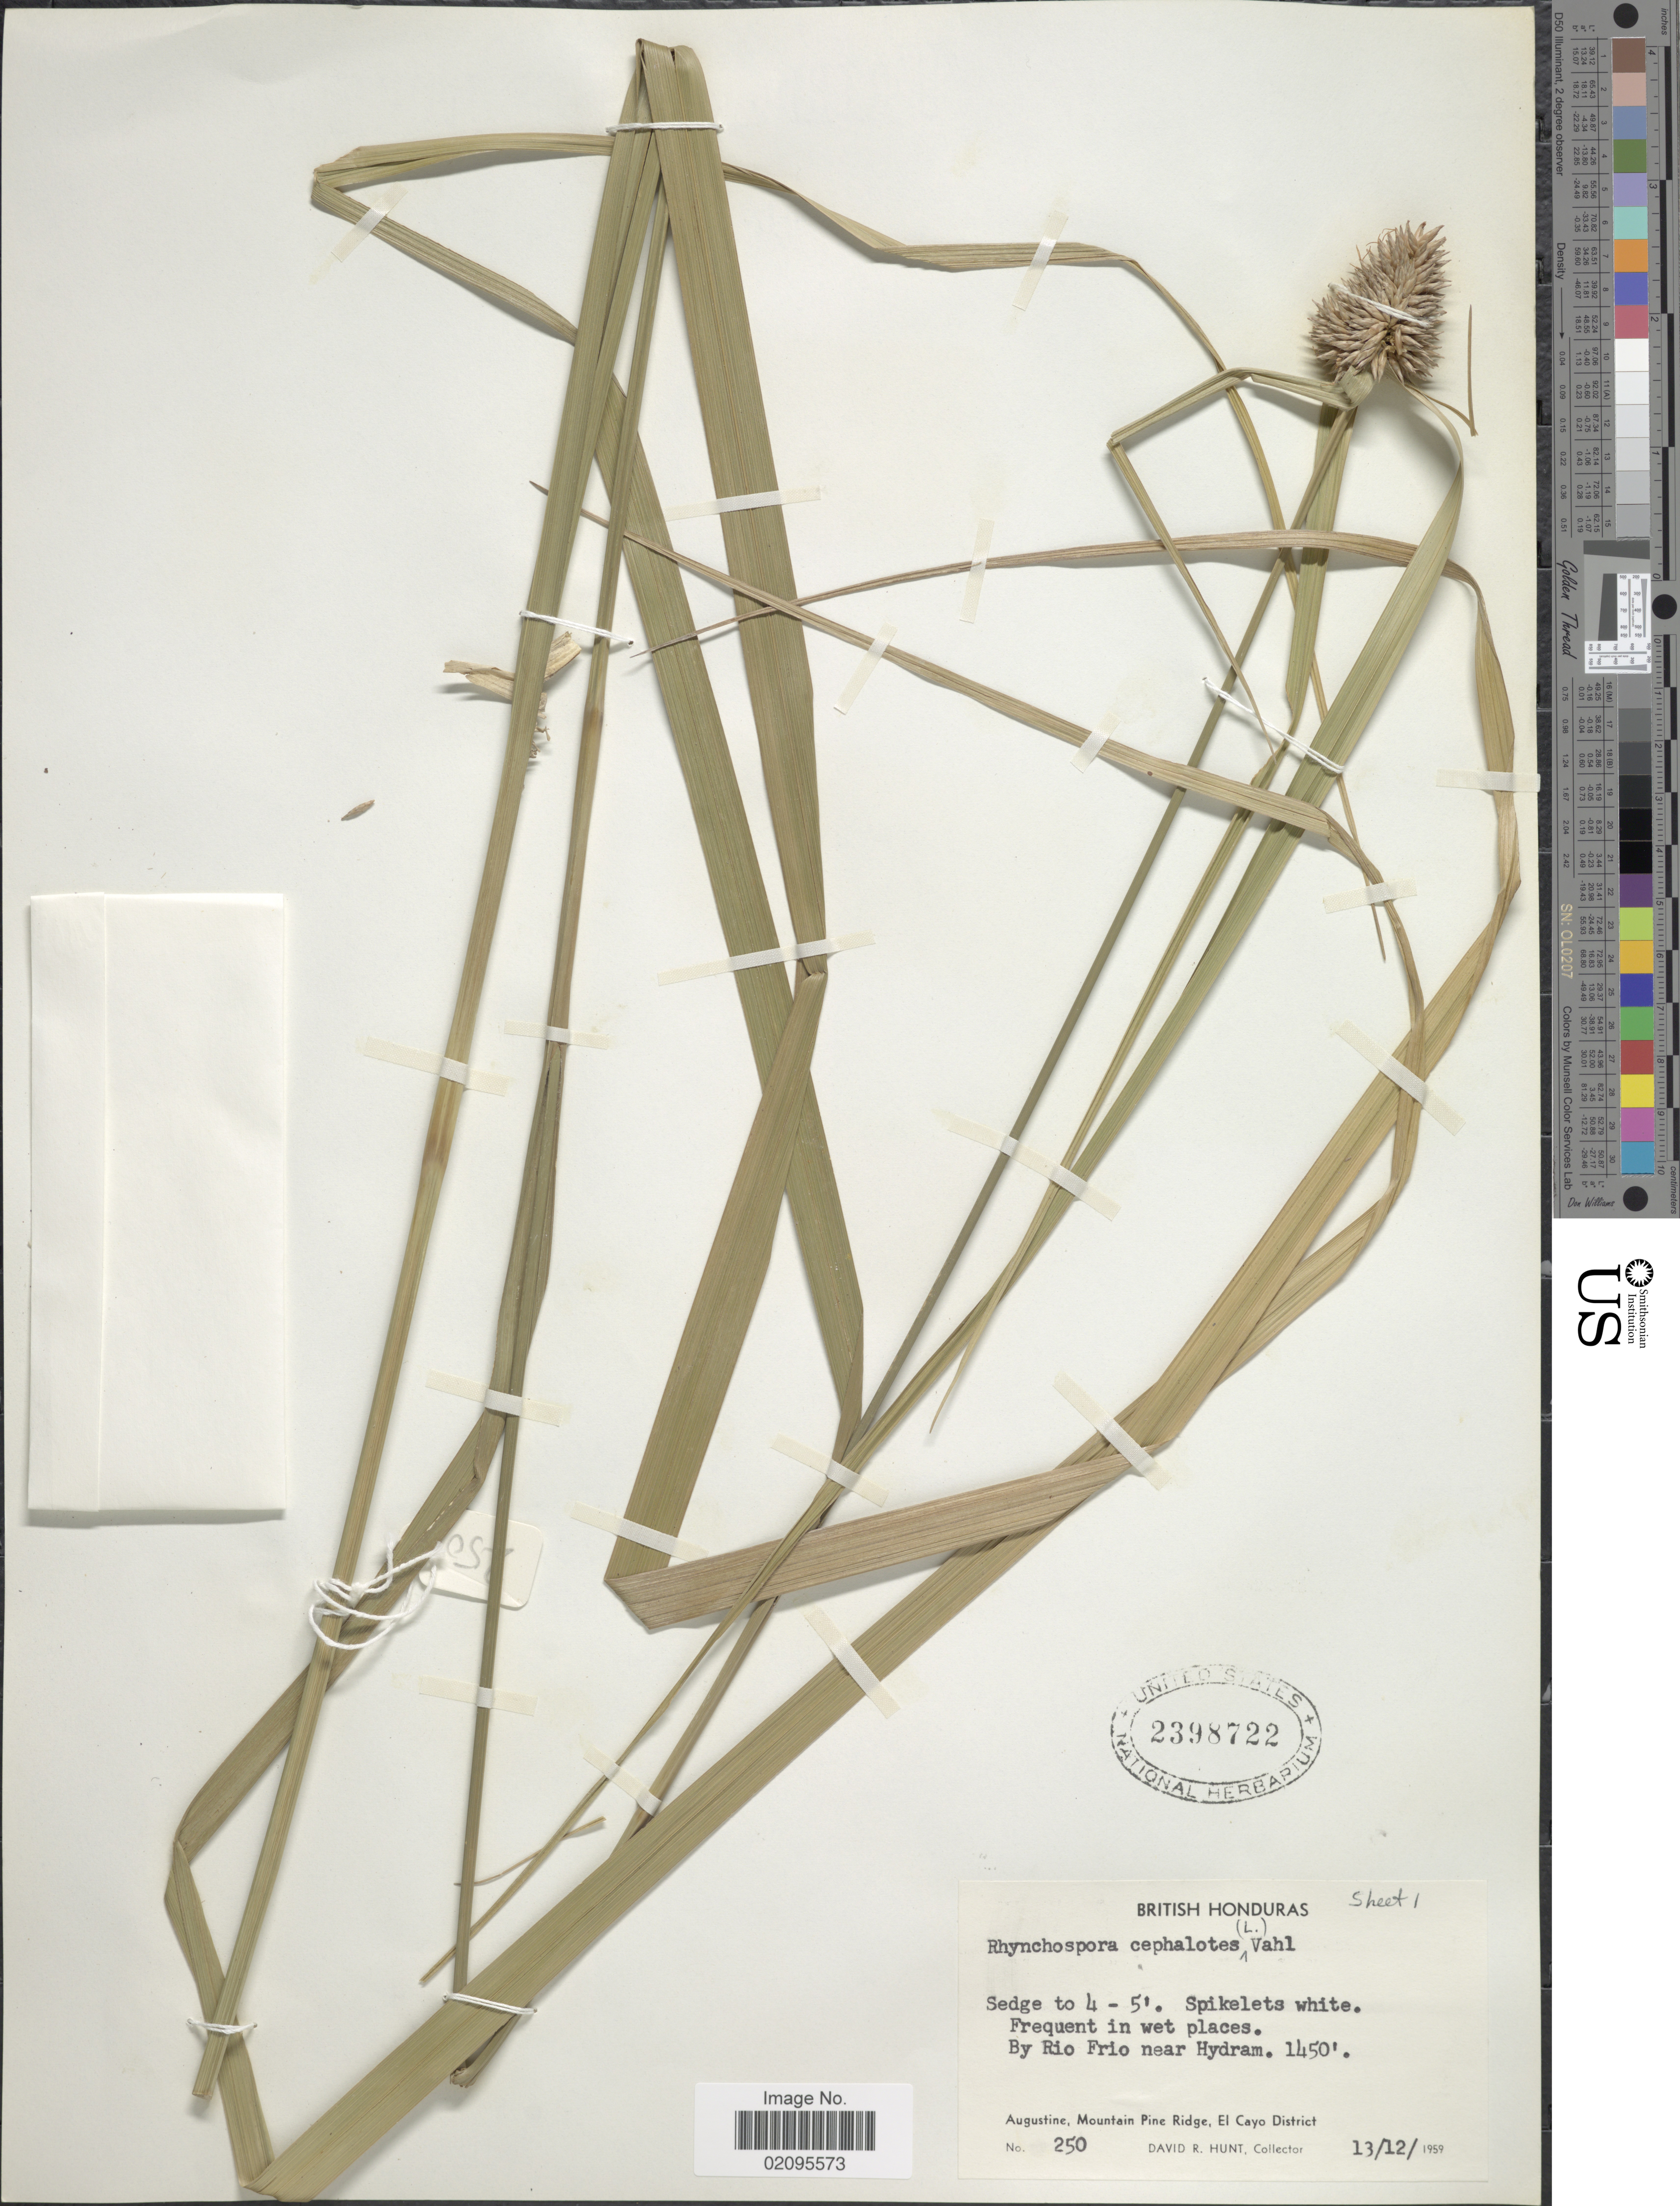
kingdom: Plantae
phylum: Tracheophyta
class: Liliopsida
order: Poales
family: Cyperaceae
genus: Rhynchospora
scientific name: Rhynchospora cephalotes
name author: (L.) Vahl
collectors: D. R. Hunt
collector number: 250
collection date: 1959-12-13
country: Belize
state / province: Cayo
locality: British Honduras, by Rio Frio near Hydram, Augustine, Mountain Pine Ridge, El Cayo District.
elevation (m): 442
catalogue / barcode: US 2398722